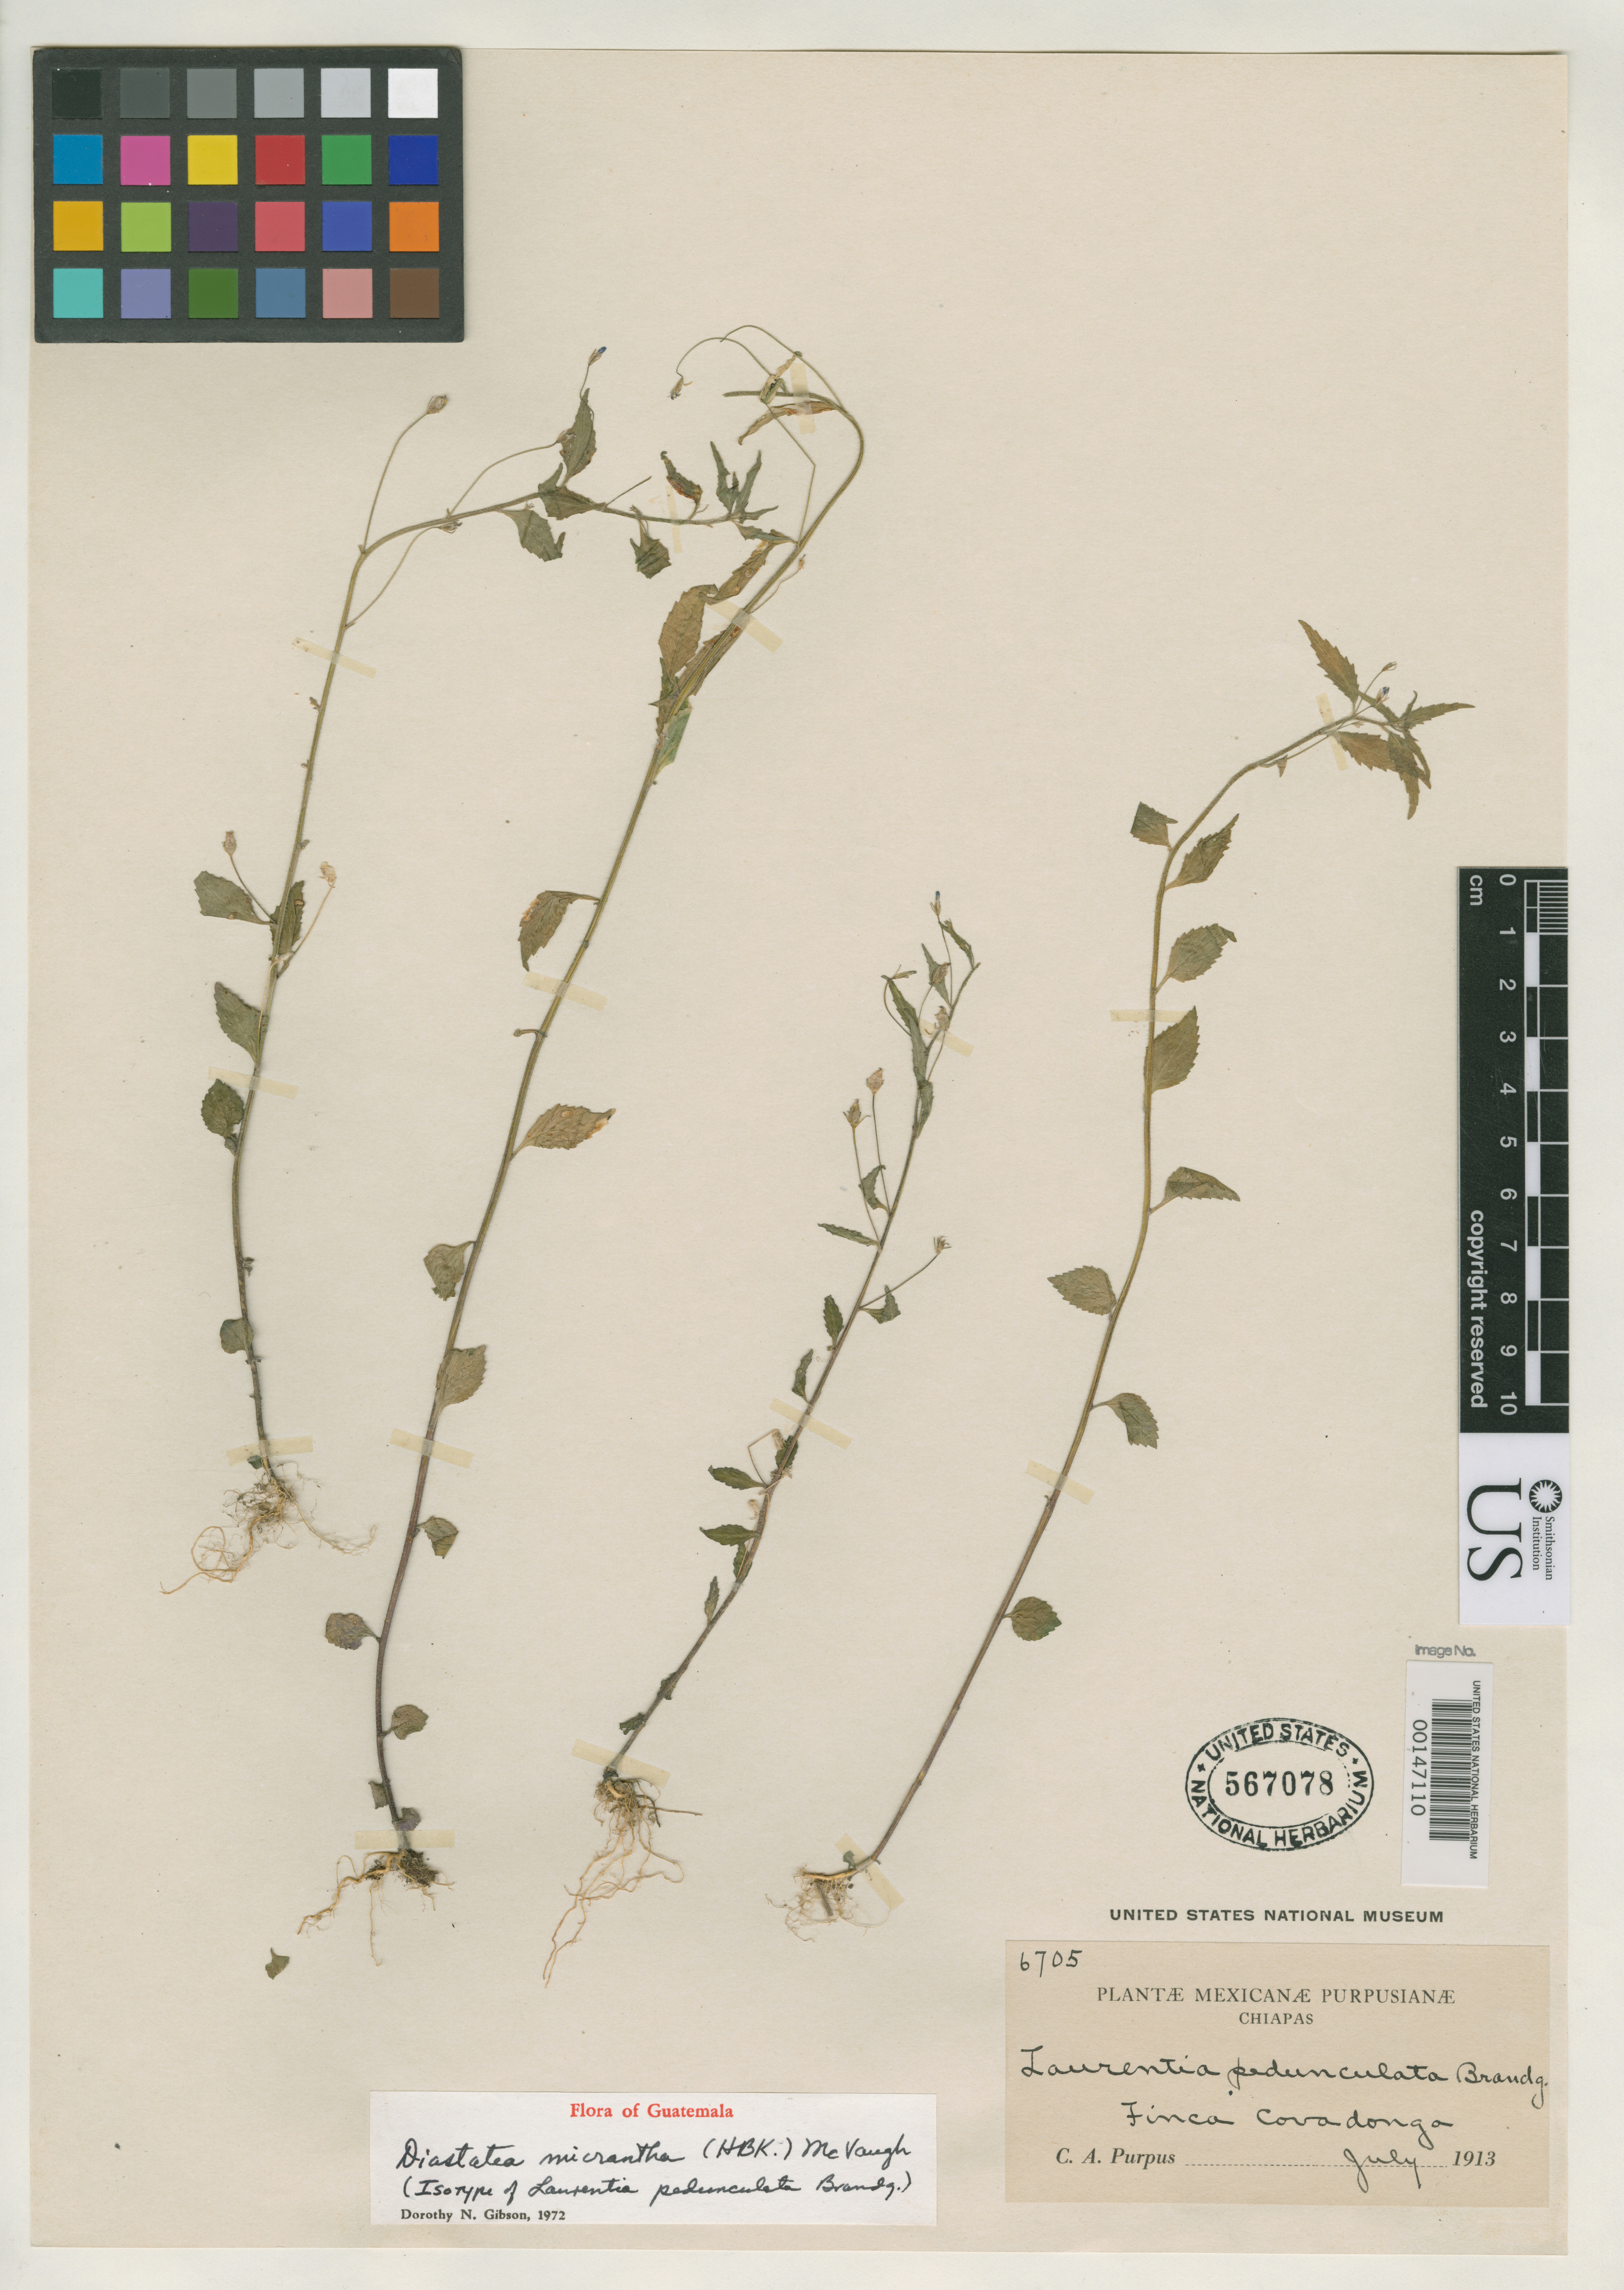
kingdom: Plantae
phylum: Tracheophyta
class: Magnoliopsida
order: Asterales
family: Campanulaceae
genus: Laurentia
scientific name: Laurentia pedunculata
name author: Brandegee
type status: Isotype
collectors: C. A. Purpus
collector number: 6705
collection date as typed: Jul 1913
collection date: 1913-07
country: Mexico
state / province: Chiapas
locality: Finca Covadonga.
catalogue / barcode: US 567078